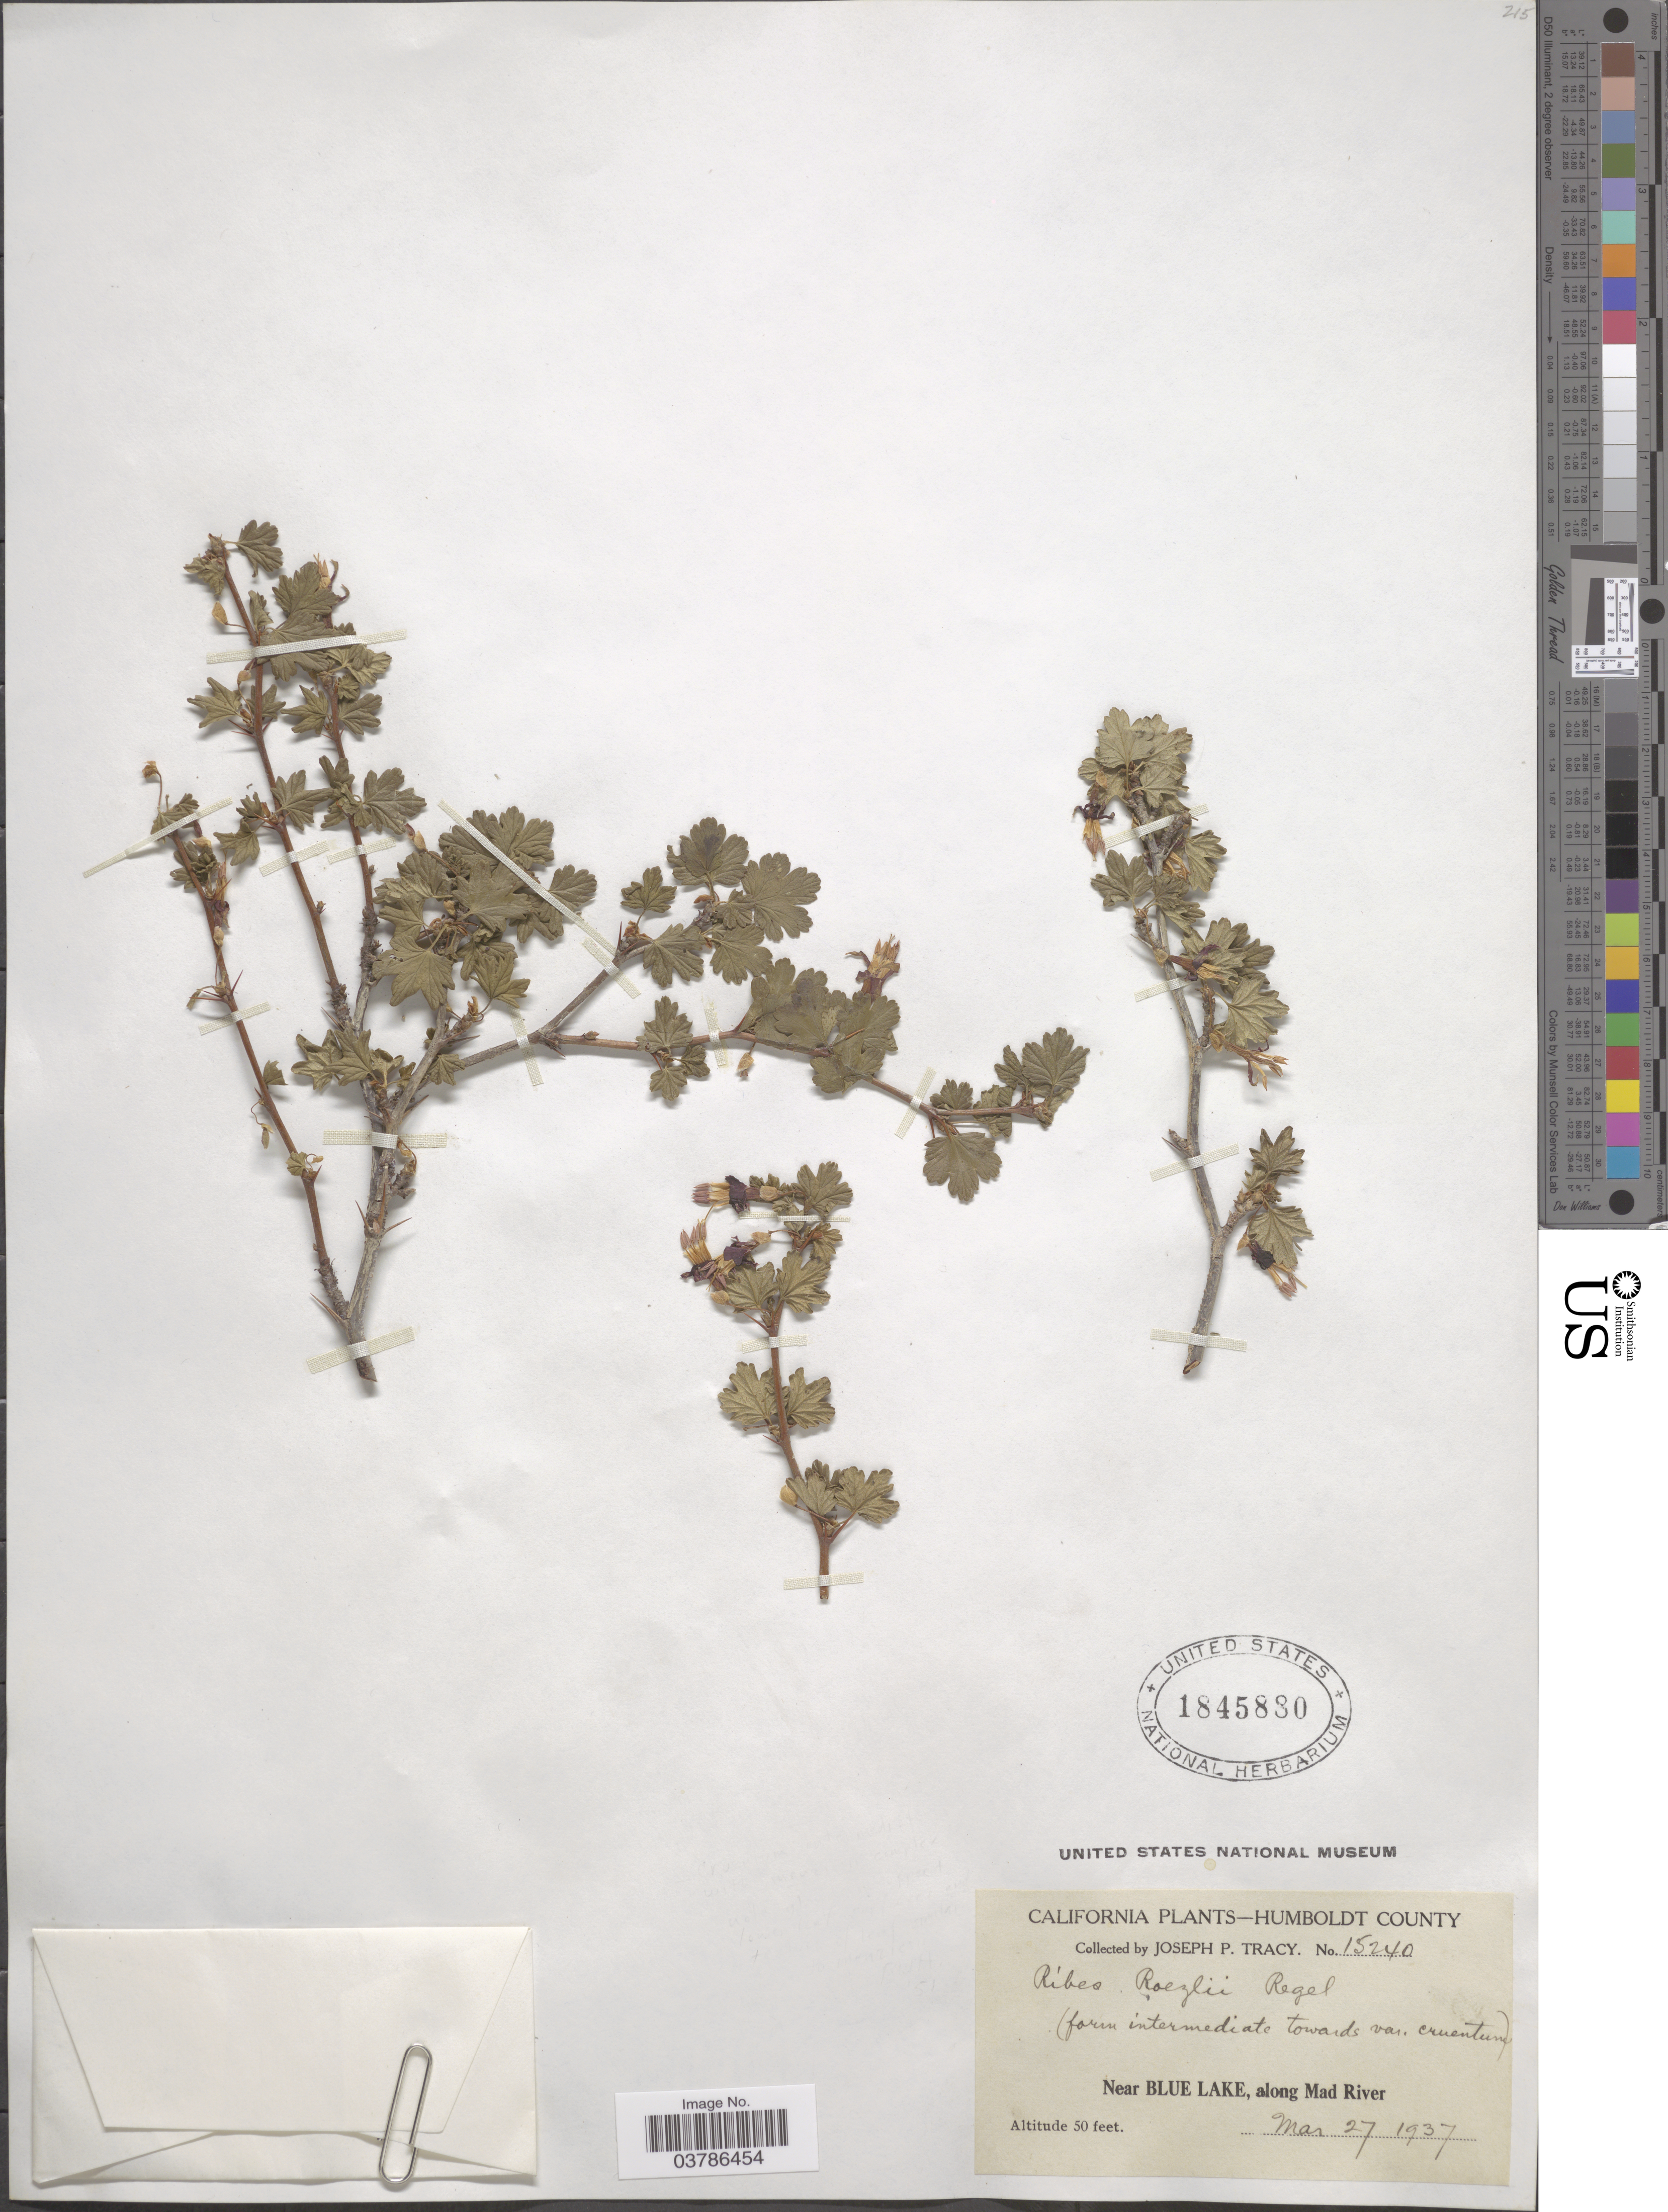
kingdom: Plantae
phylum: Tracheophyta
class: Magnoliopsida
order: Saxifragales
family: Grossulariaceae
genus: Ribes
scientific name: Ribes roezlii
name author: Regel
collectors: J. Tracy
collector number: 15240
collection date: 1937-03-27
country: United States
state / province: California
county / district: Humboldt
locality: Humboldt County. Near Blue Lake, along Mad River.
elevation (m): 15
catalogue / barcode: US 1845880